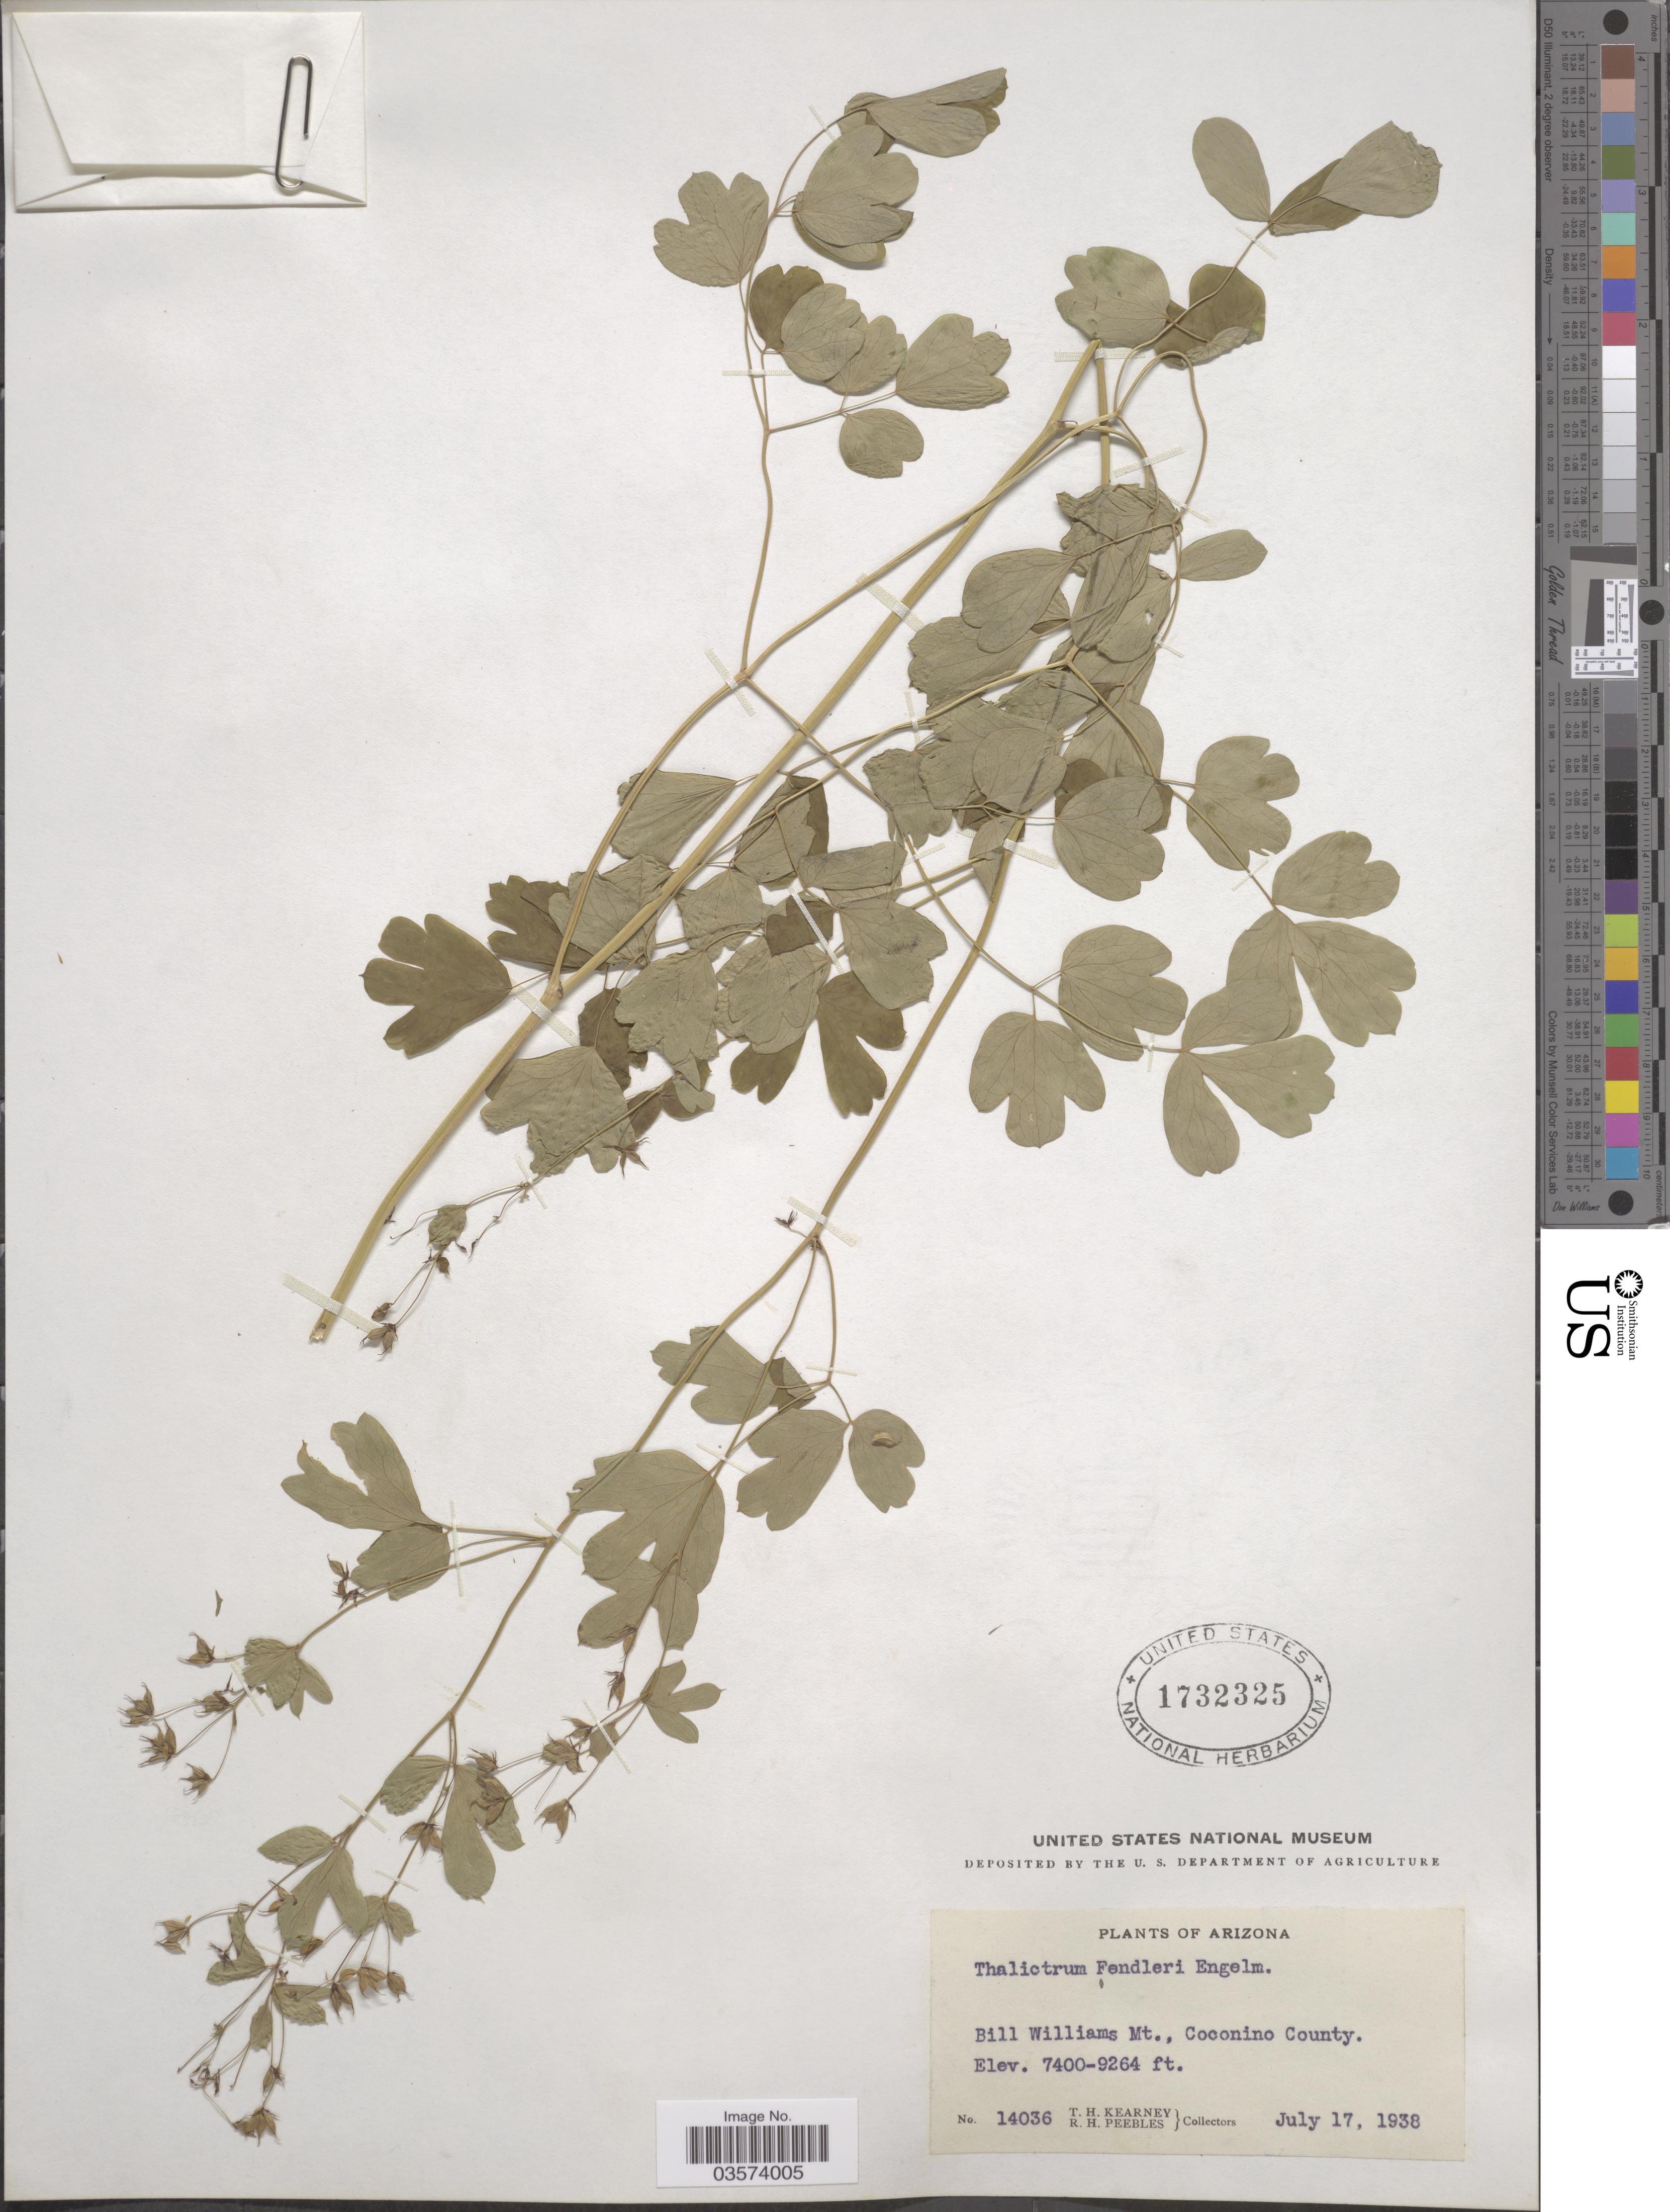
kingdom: Plantae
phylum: Tracheophyta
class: Magnoliopsida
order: Ranunculales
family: Ranunculaceae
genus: Thalictrum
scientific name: Thalictrum fendleri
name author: Engelm. ex A. Gray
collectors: T. H. Kearney & R. H. Peebles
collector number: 14036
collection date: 1938-07-17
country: United States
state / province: Arizona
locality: Bill Williams Mt., Coconino County.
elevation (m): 2256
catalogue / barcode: US 1732325